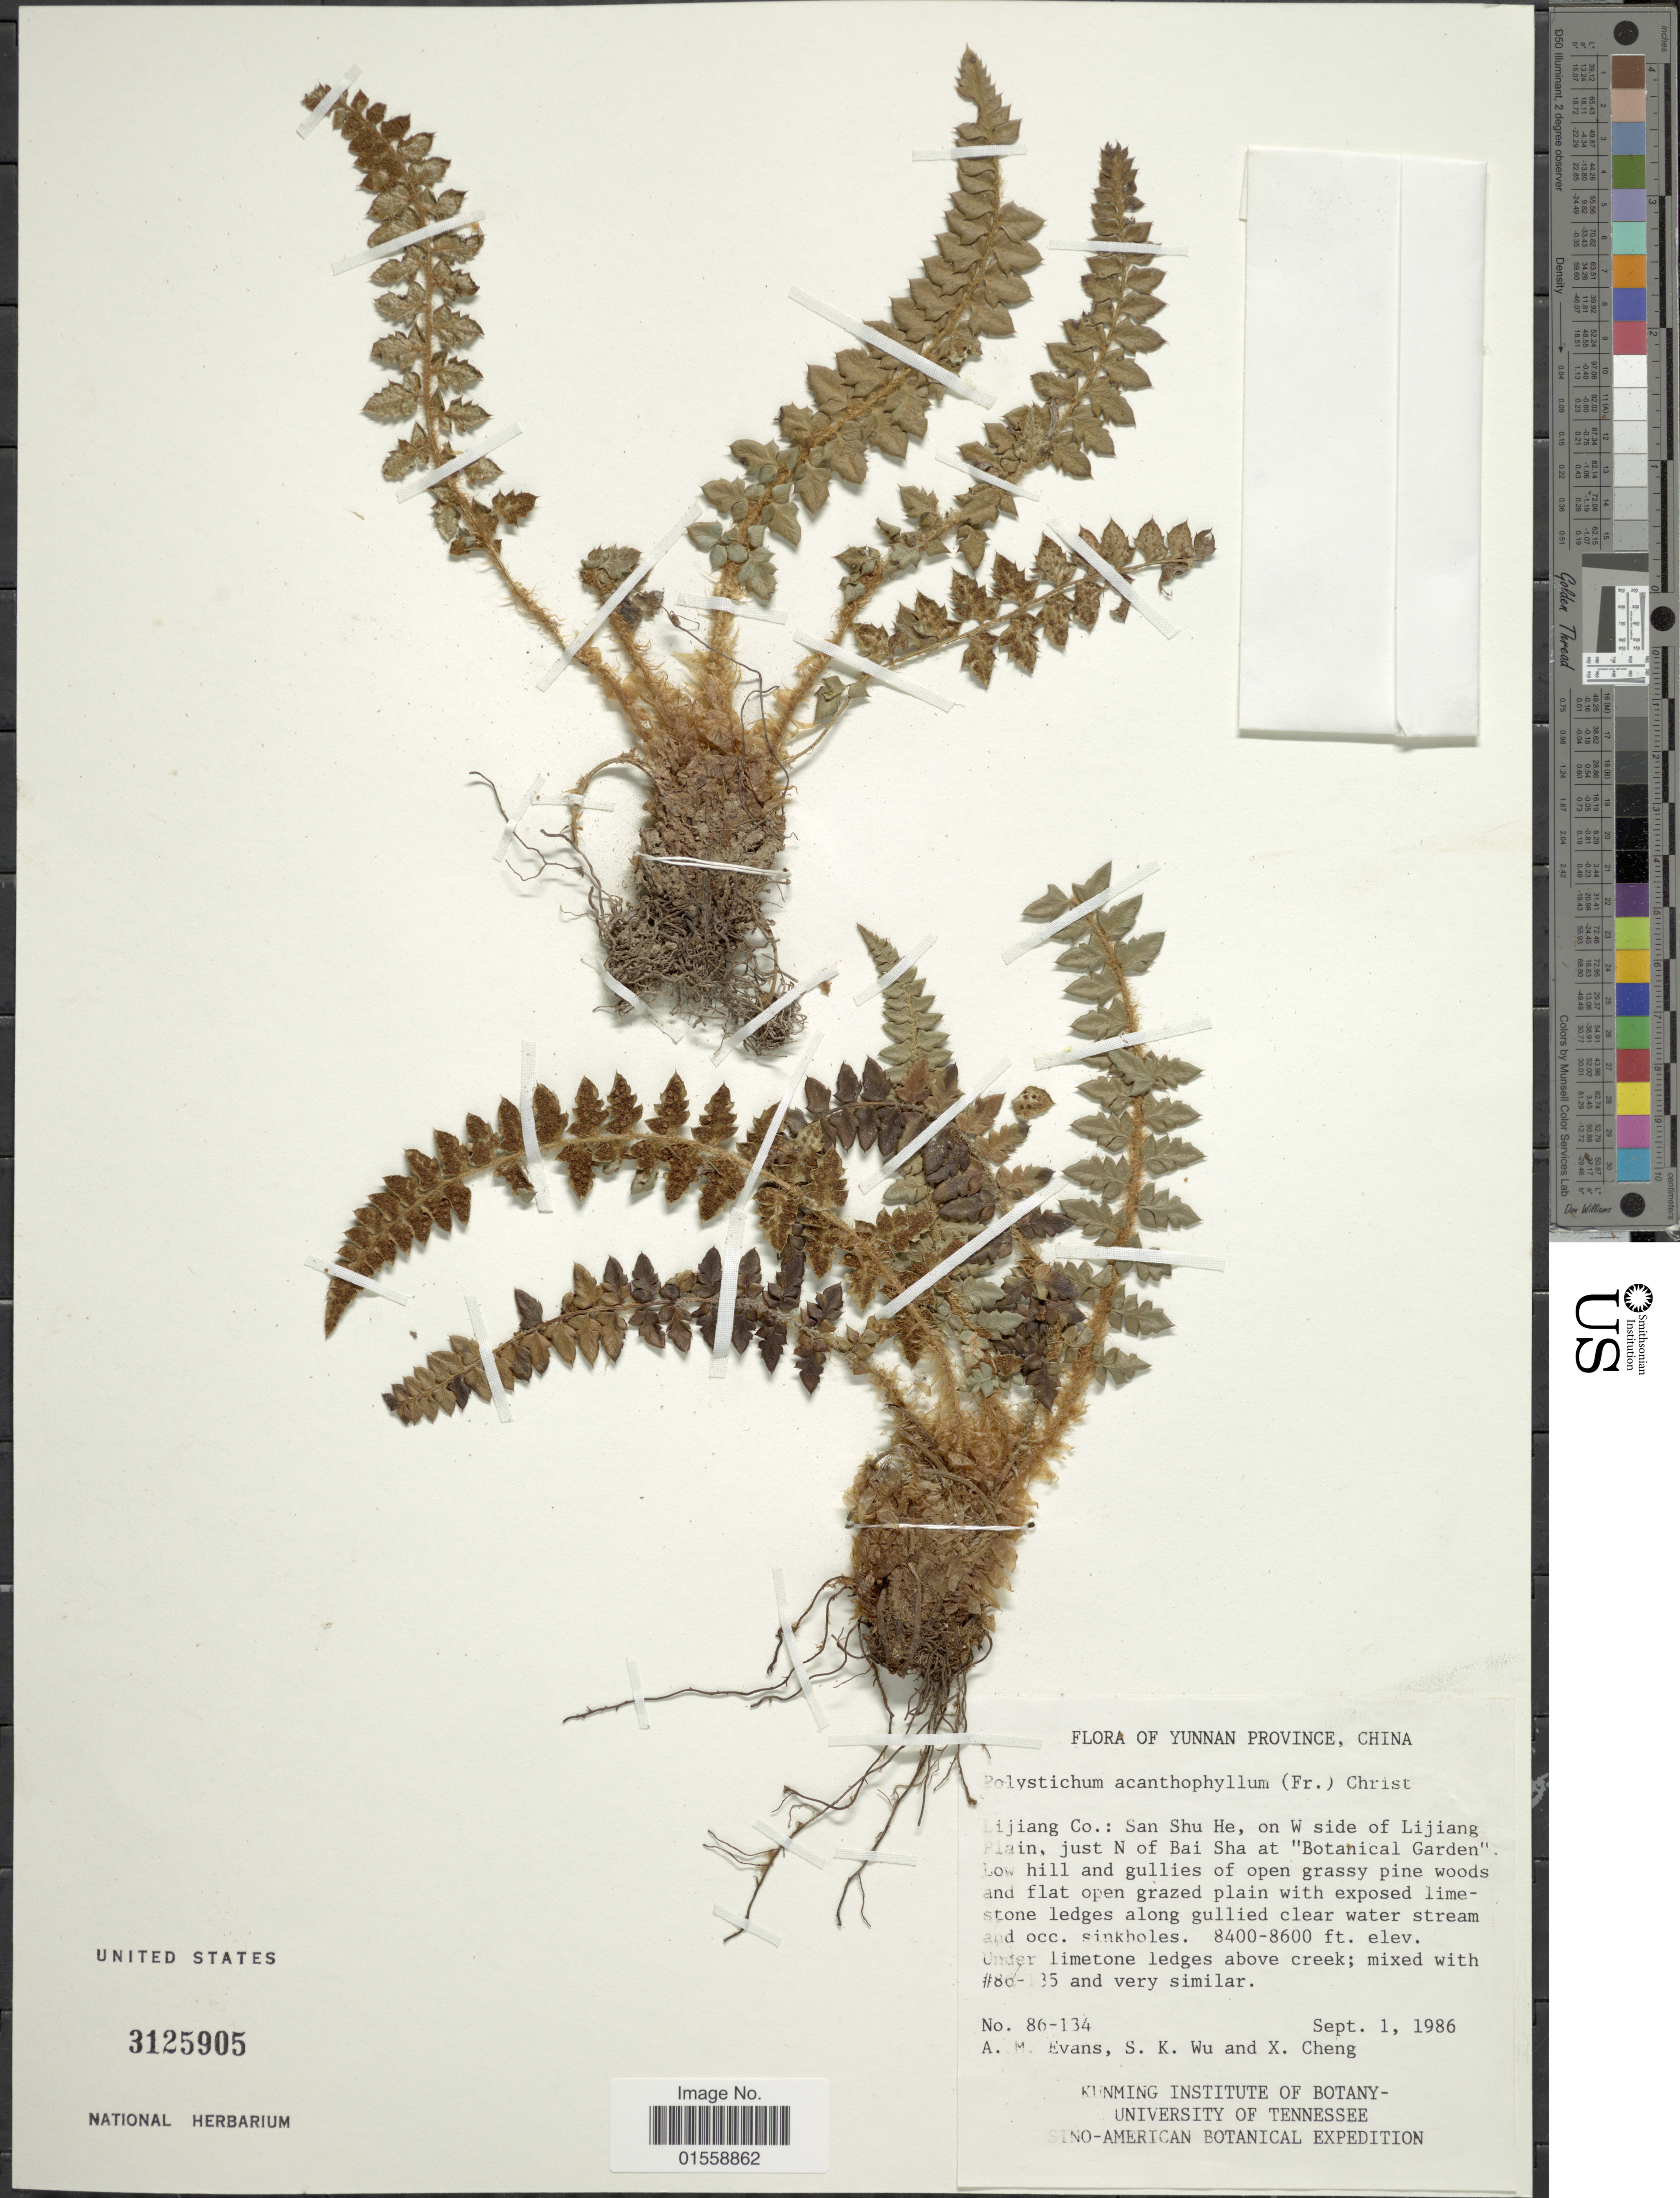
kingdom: Plantae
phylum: Tracheophyta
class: Polypodiopsida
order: Polypodiales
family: Dryopteridaceae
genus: Polystichum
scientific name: Polystichum acanthophyllum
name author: (Franch.) Christ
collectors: A. M. Evans, S. K. Wu & X. Cheng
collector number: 86-134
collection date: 1986-09-01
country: China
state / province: Yunnan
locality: Yunnan Province, China, Lijiang Co.: San Shu He, on W side of Lijiang Plain, just N of Bai Sha at Botanical Garden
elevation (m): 2560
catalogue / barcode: US 125905